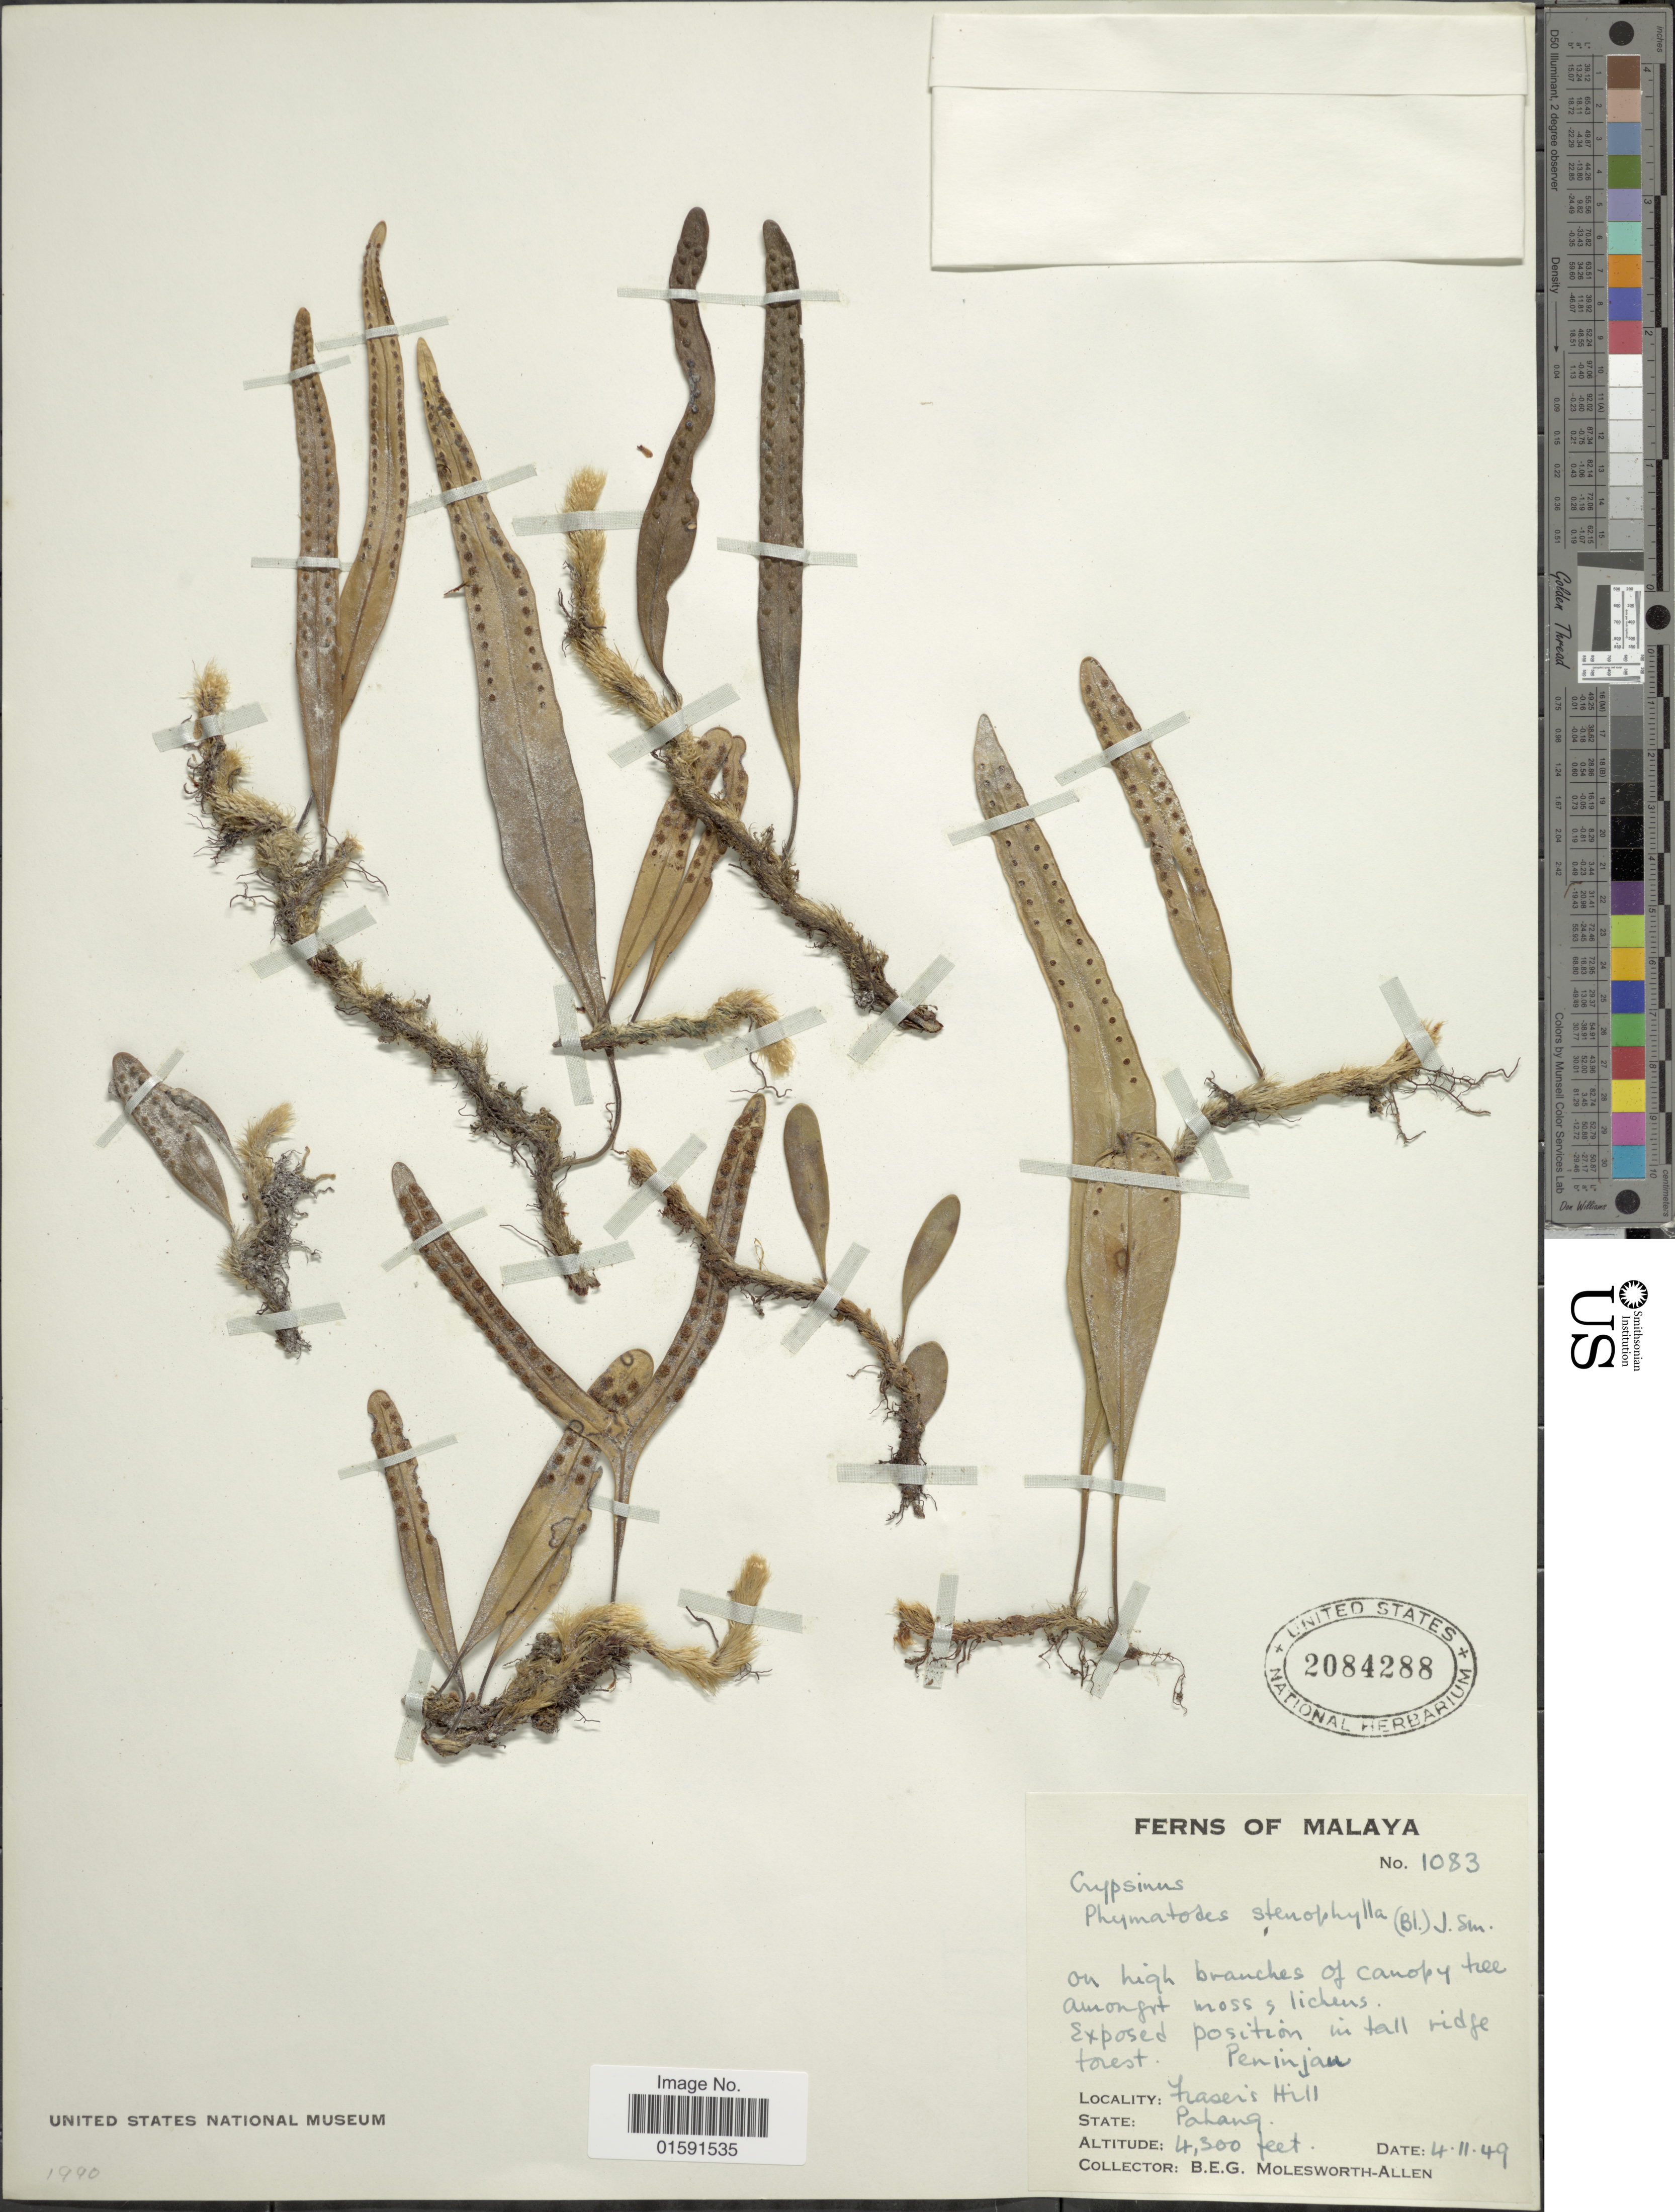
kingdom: Plantae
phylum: Tracheophyta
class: Polypodiopsida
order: Polypodiales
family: Polypodiaceae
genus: Selliguea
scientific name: Selliguea stenophylla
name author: (Blume)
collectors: B. E. G. Molesworth-Allen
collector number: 1083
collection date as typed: Transcribed d/m/y: 4/11/49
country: Malaysia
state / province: Pahang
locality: Peninjanl, Fraser's Hill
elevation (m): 1311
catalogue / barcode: US 2084288